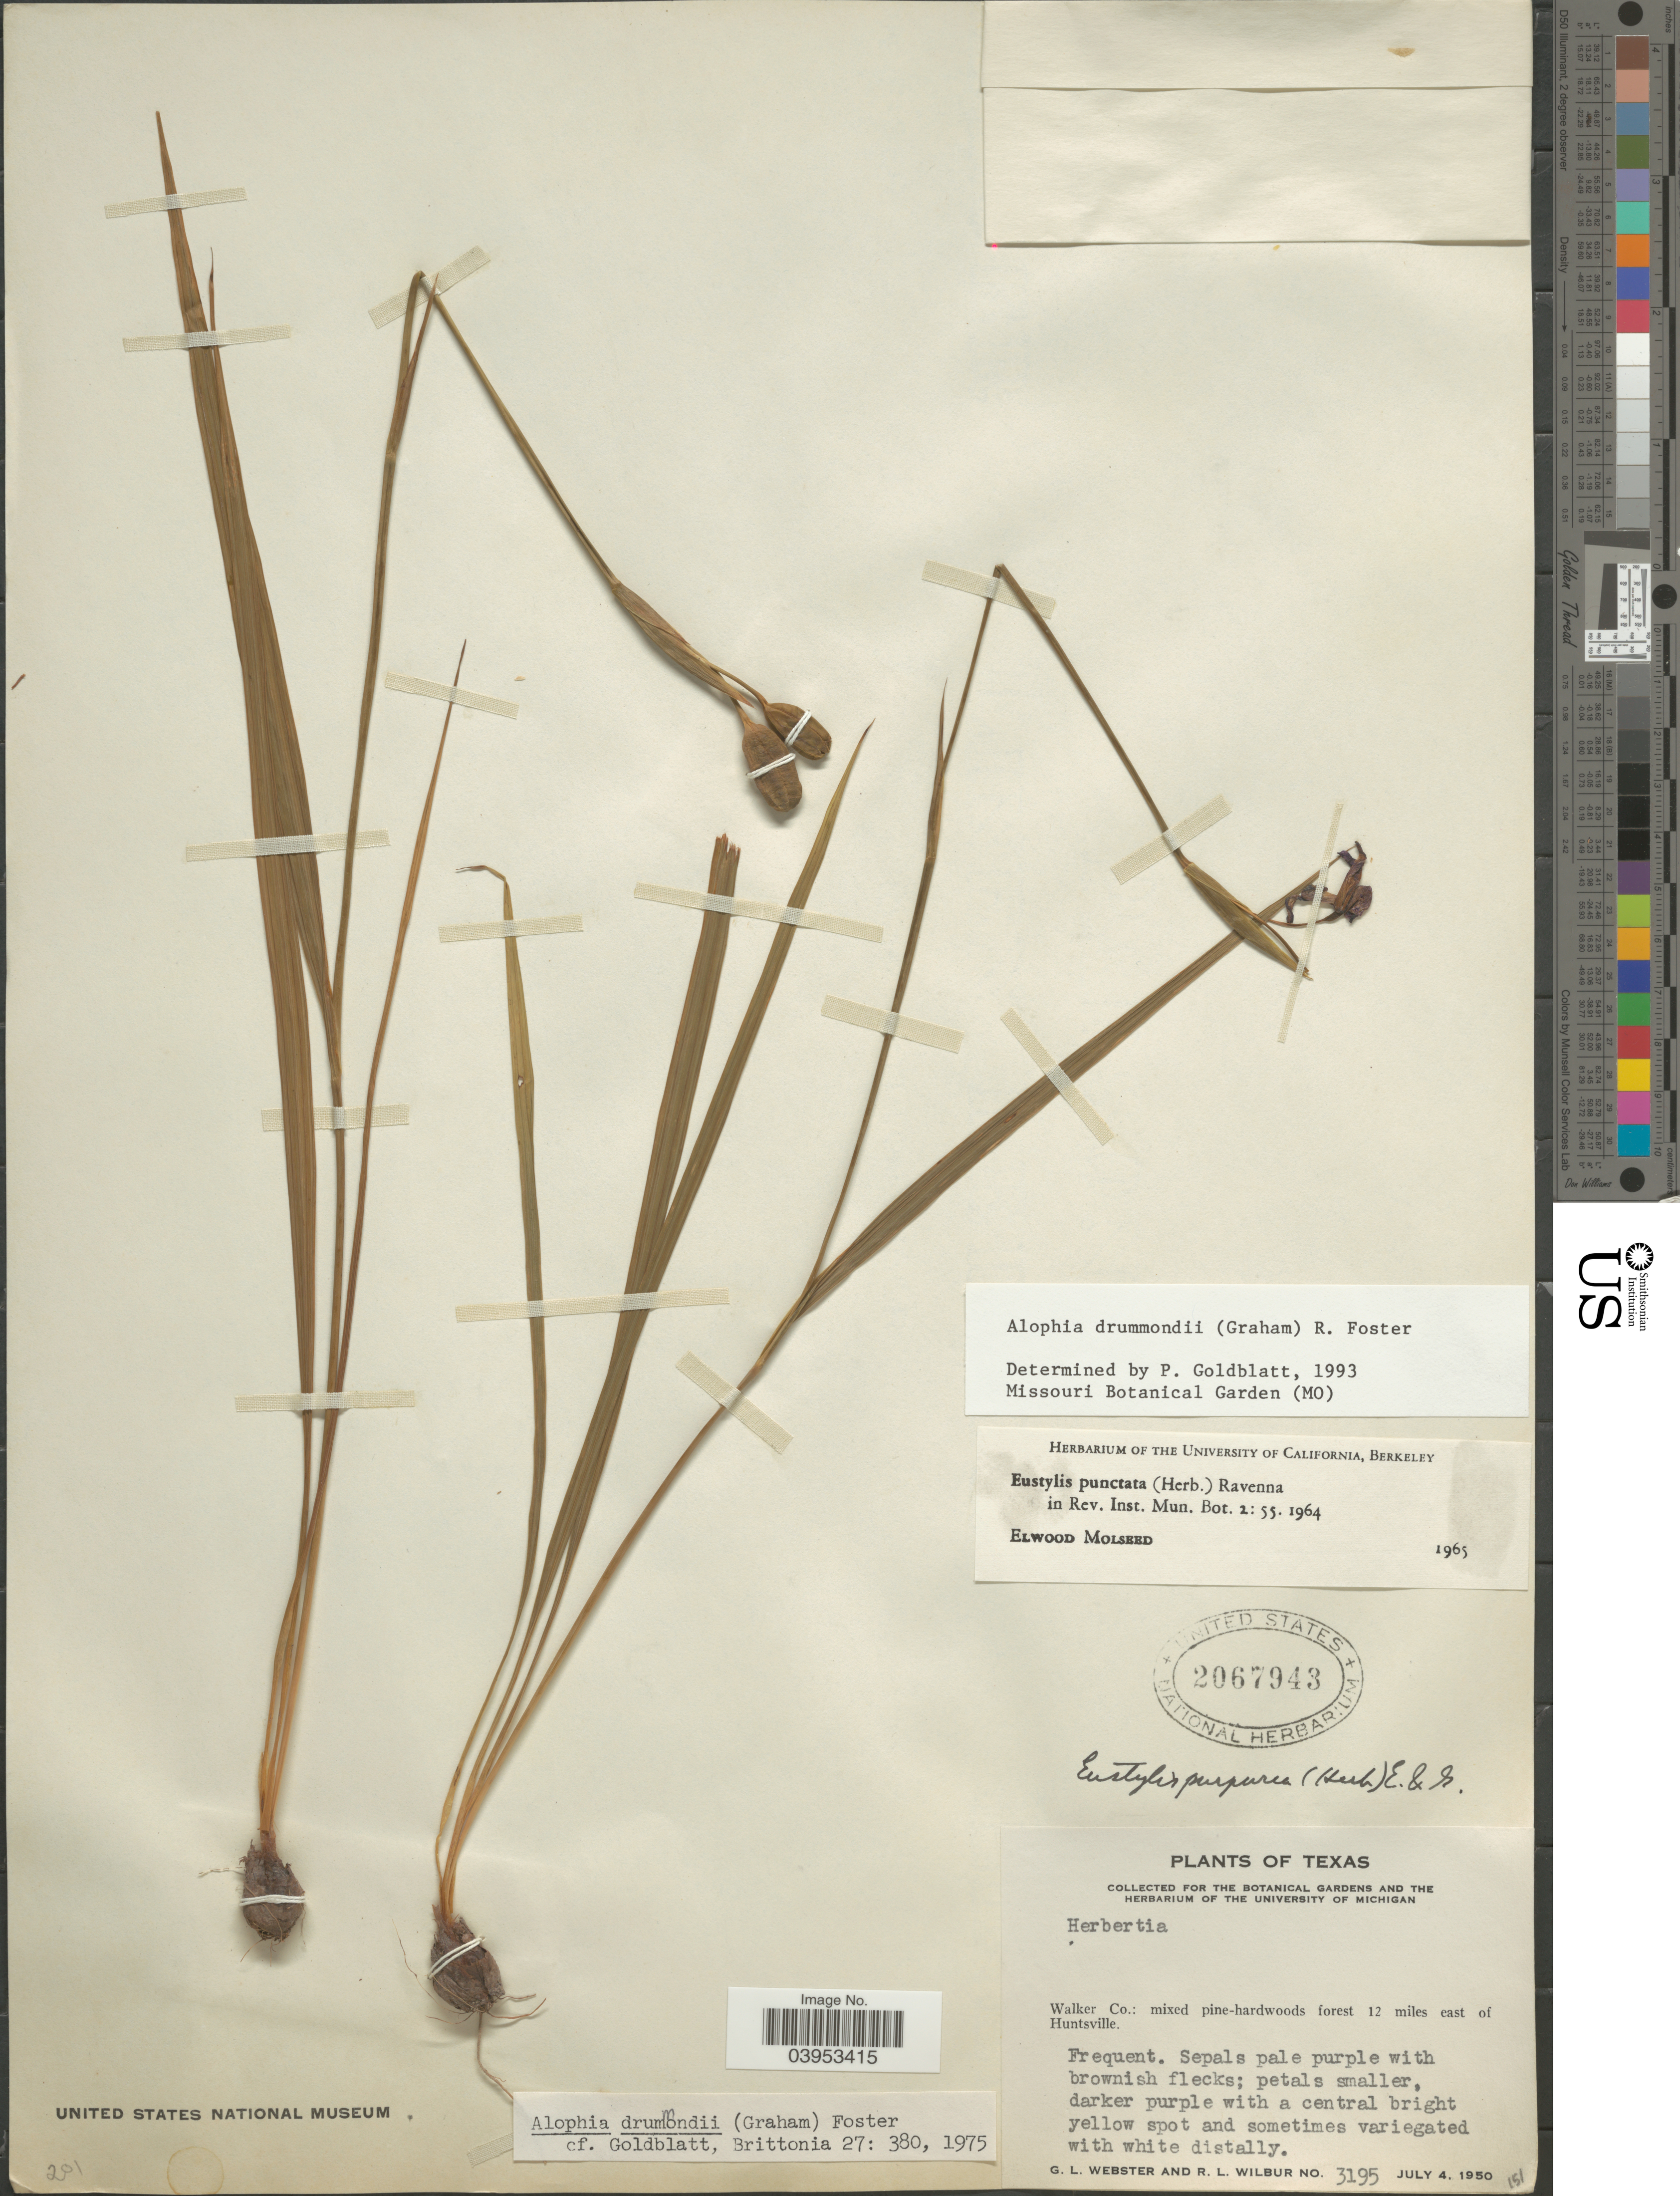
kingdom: Plantae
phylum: Tracheophyta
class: Liliopsida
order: Asparagales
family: Iridaceae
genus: Alophia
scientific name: Alophia drummondii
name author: (Graham) R.C. Foster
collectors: G. L. Webster & R. L. Wilbur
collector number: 3195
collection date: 1950-07-04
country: United States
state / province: Texas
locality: Walker Co.: 12 miles east of Huntsville.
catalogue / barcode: US 2067943